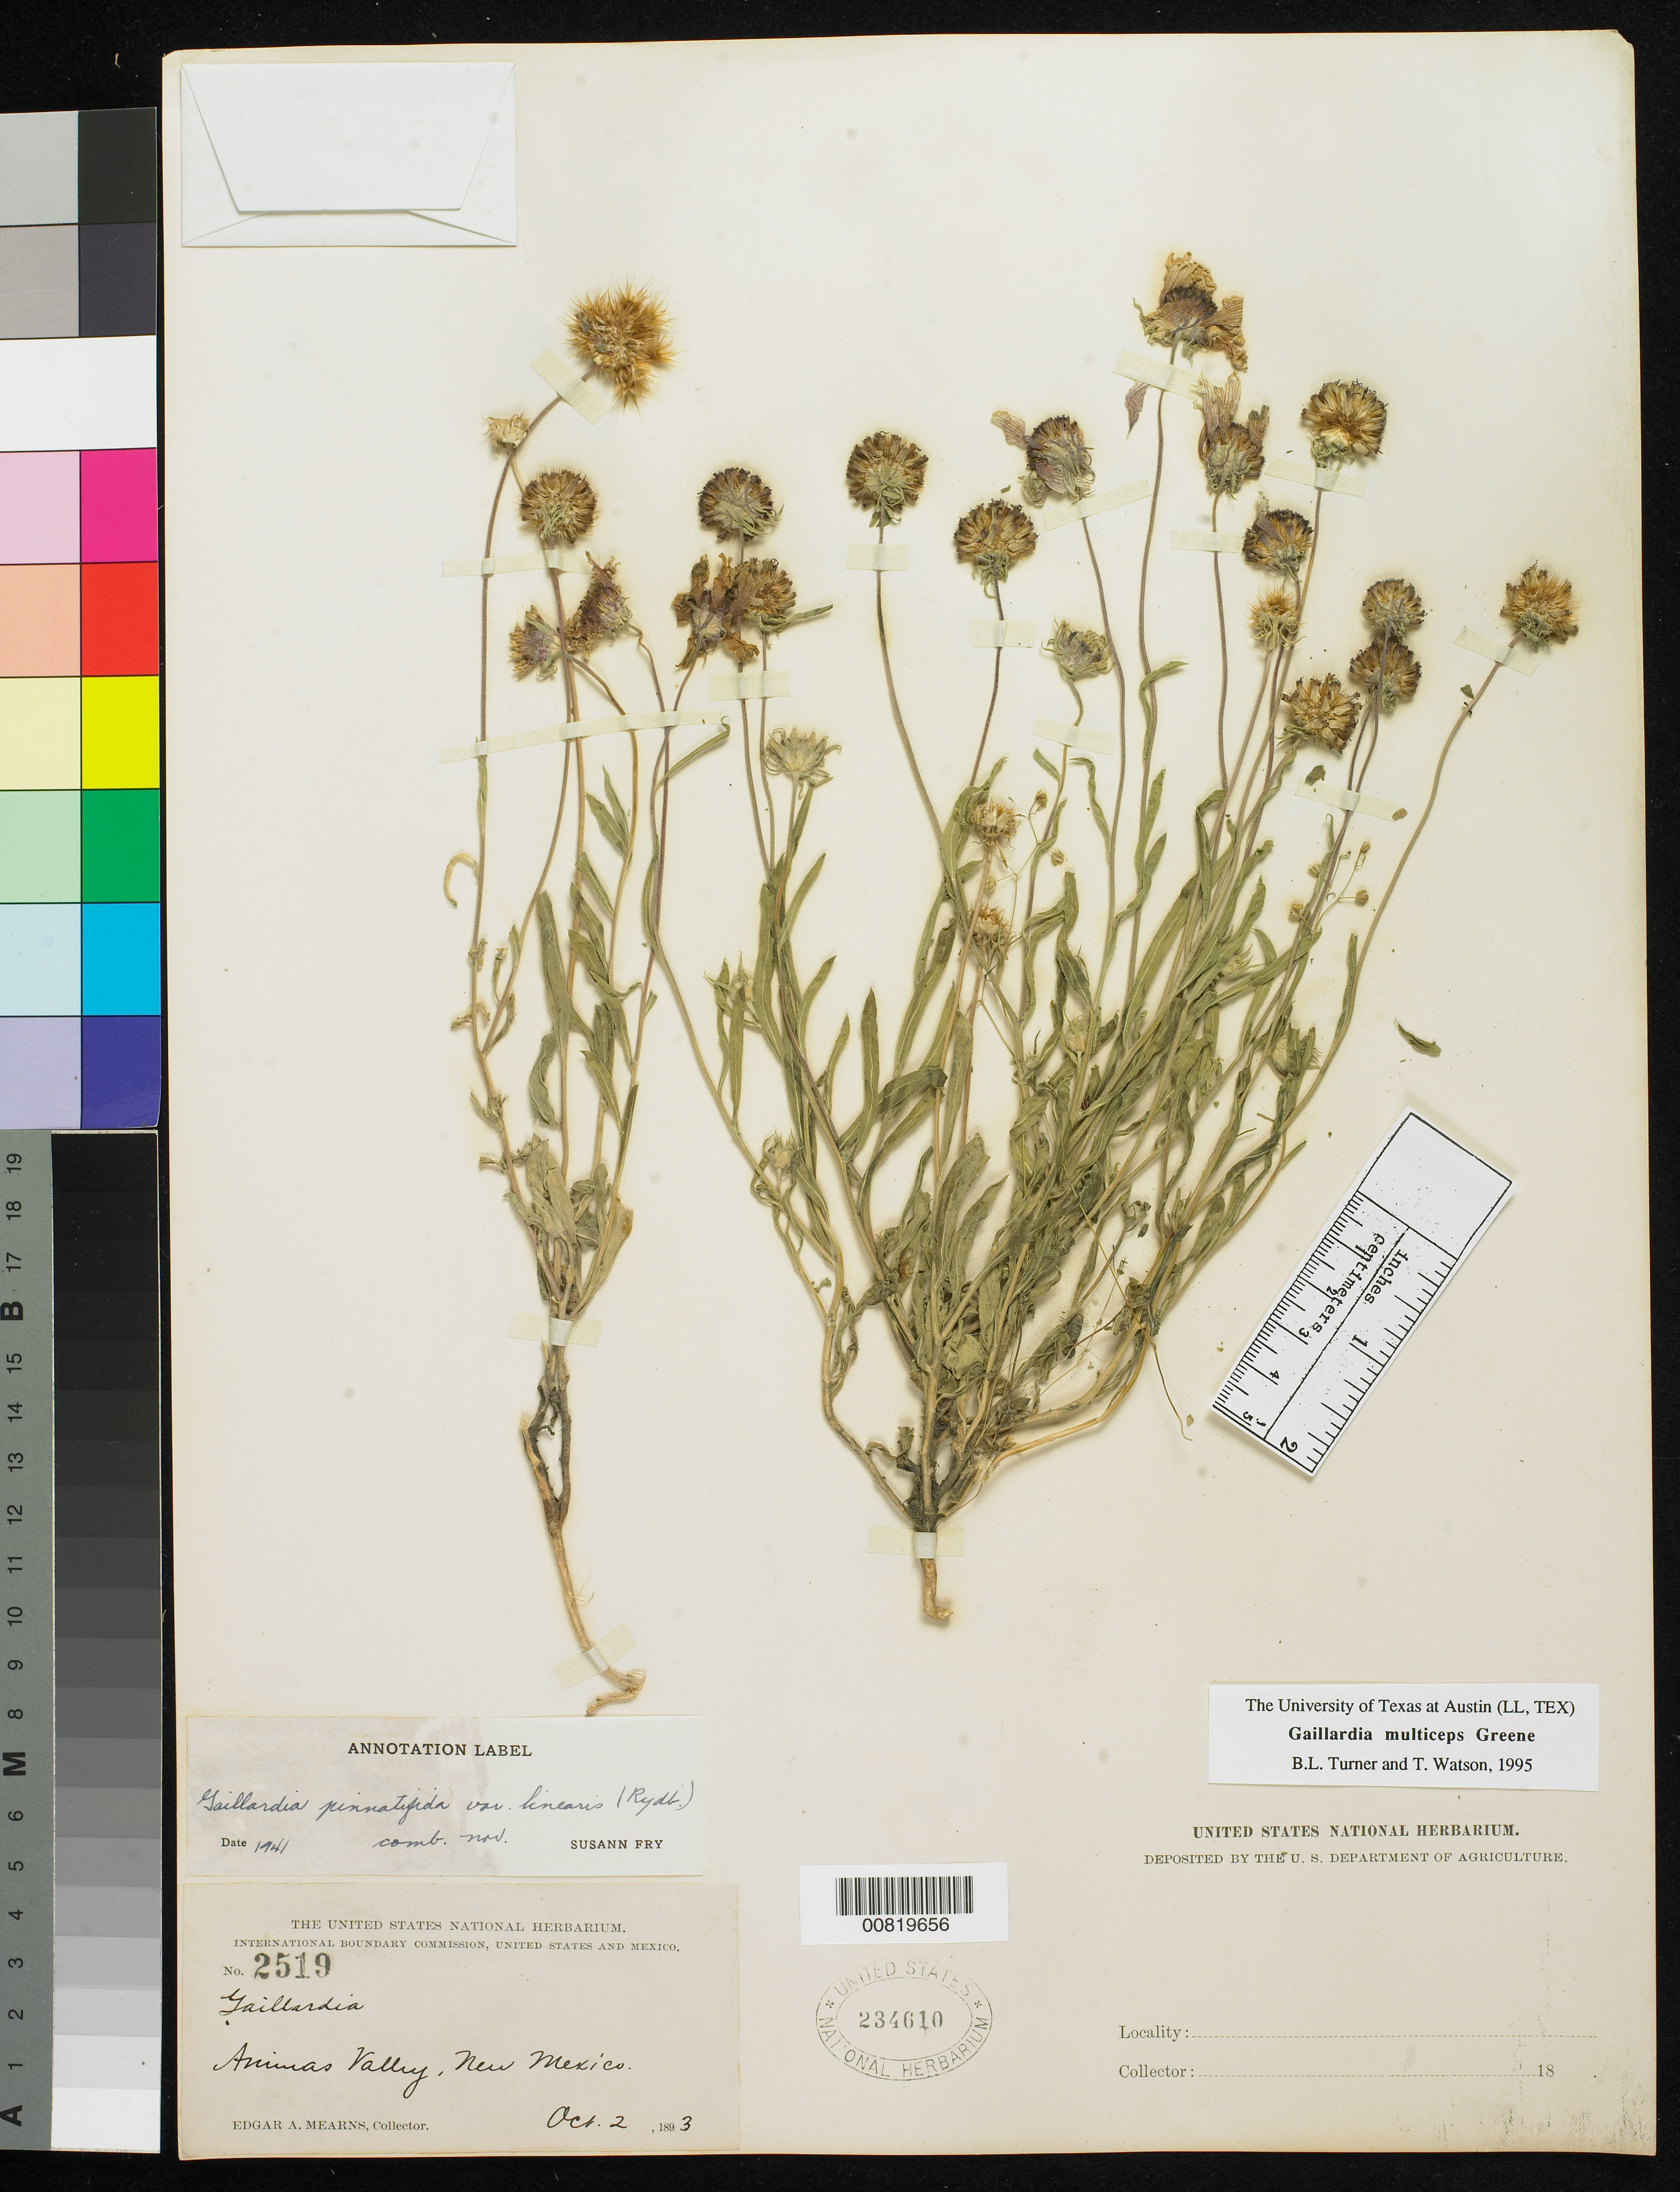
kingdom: Plantae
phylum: Tracheophyta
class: Magnoliopsida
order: Asterales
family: Asteraceae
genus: Gaillardia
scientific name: Gaillardia multiceps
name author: Greene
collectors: E. A. Mearns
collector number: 2519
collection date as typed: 02 Oct 1893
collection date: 1893-10-02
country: United States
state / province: New Mexico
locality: Animas Valley, New Mexico.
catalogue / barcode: US 234610